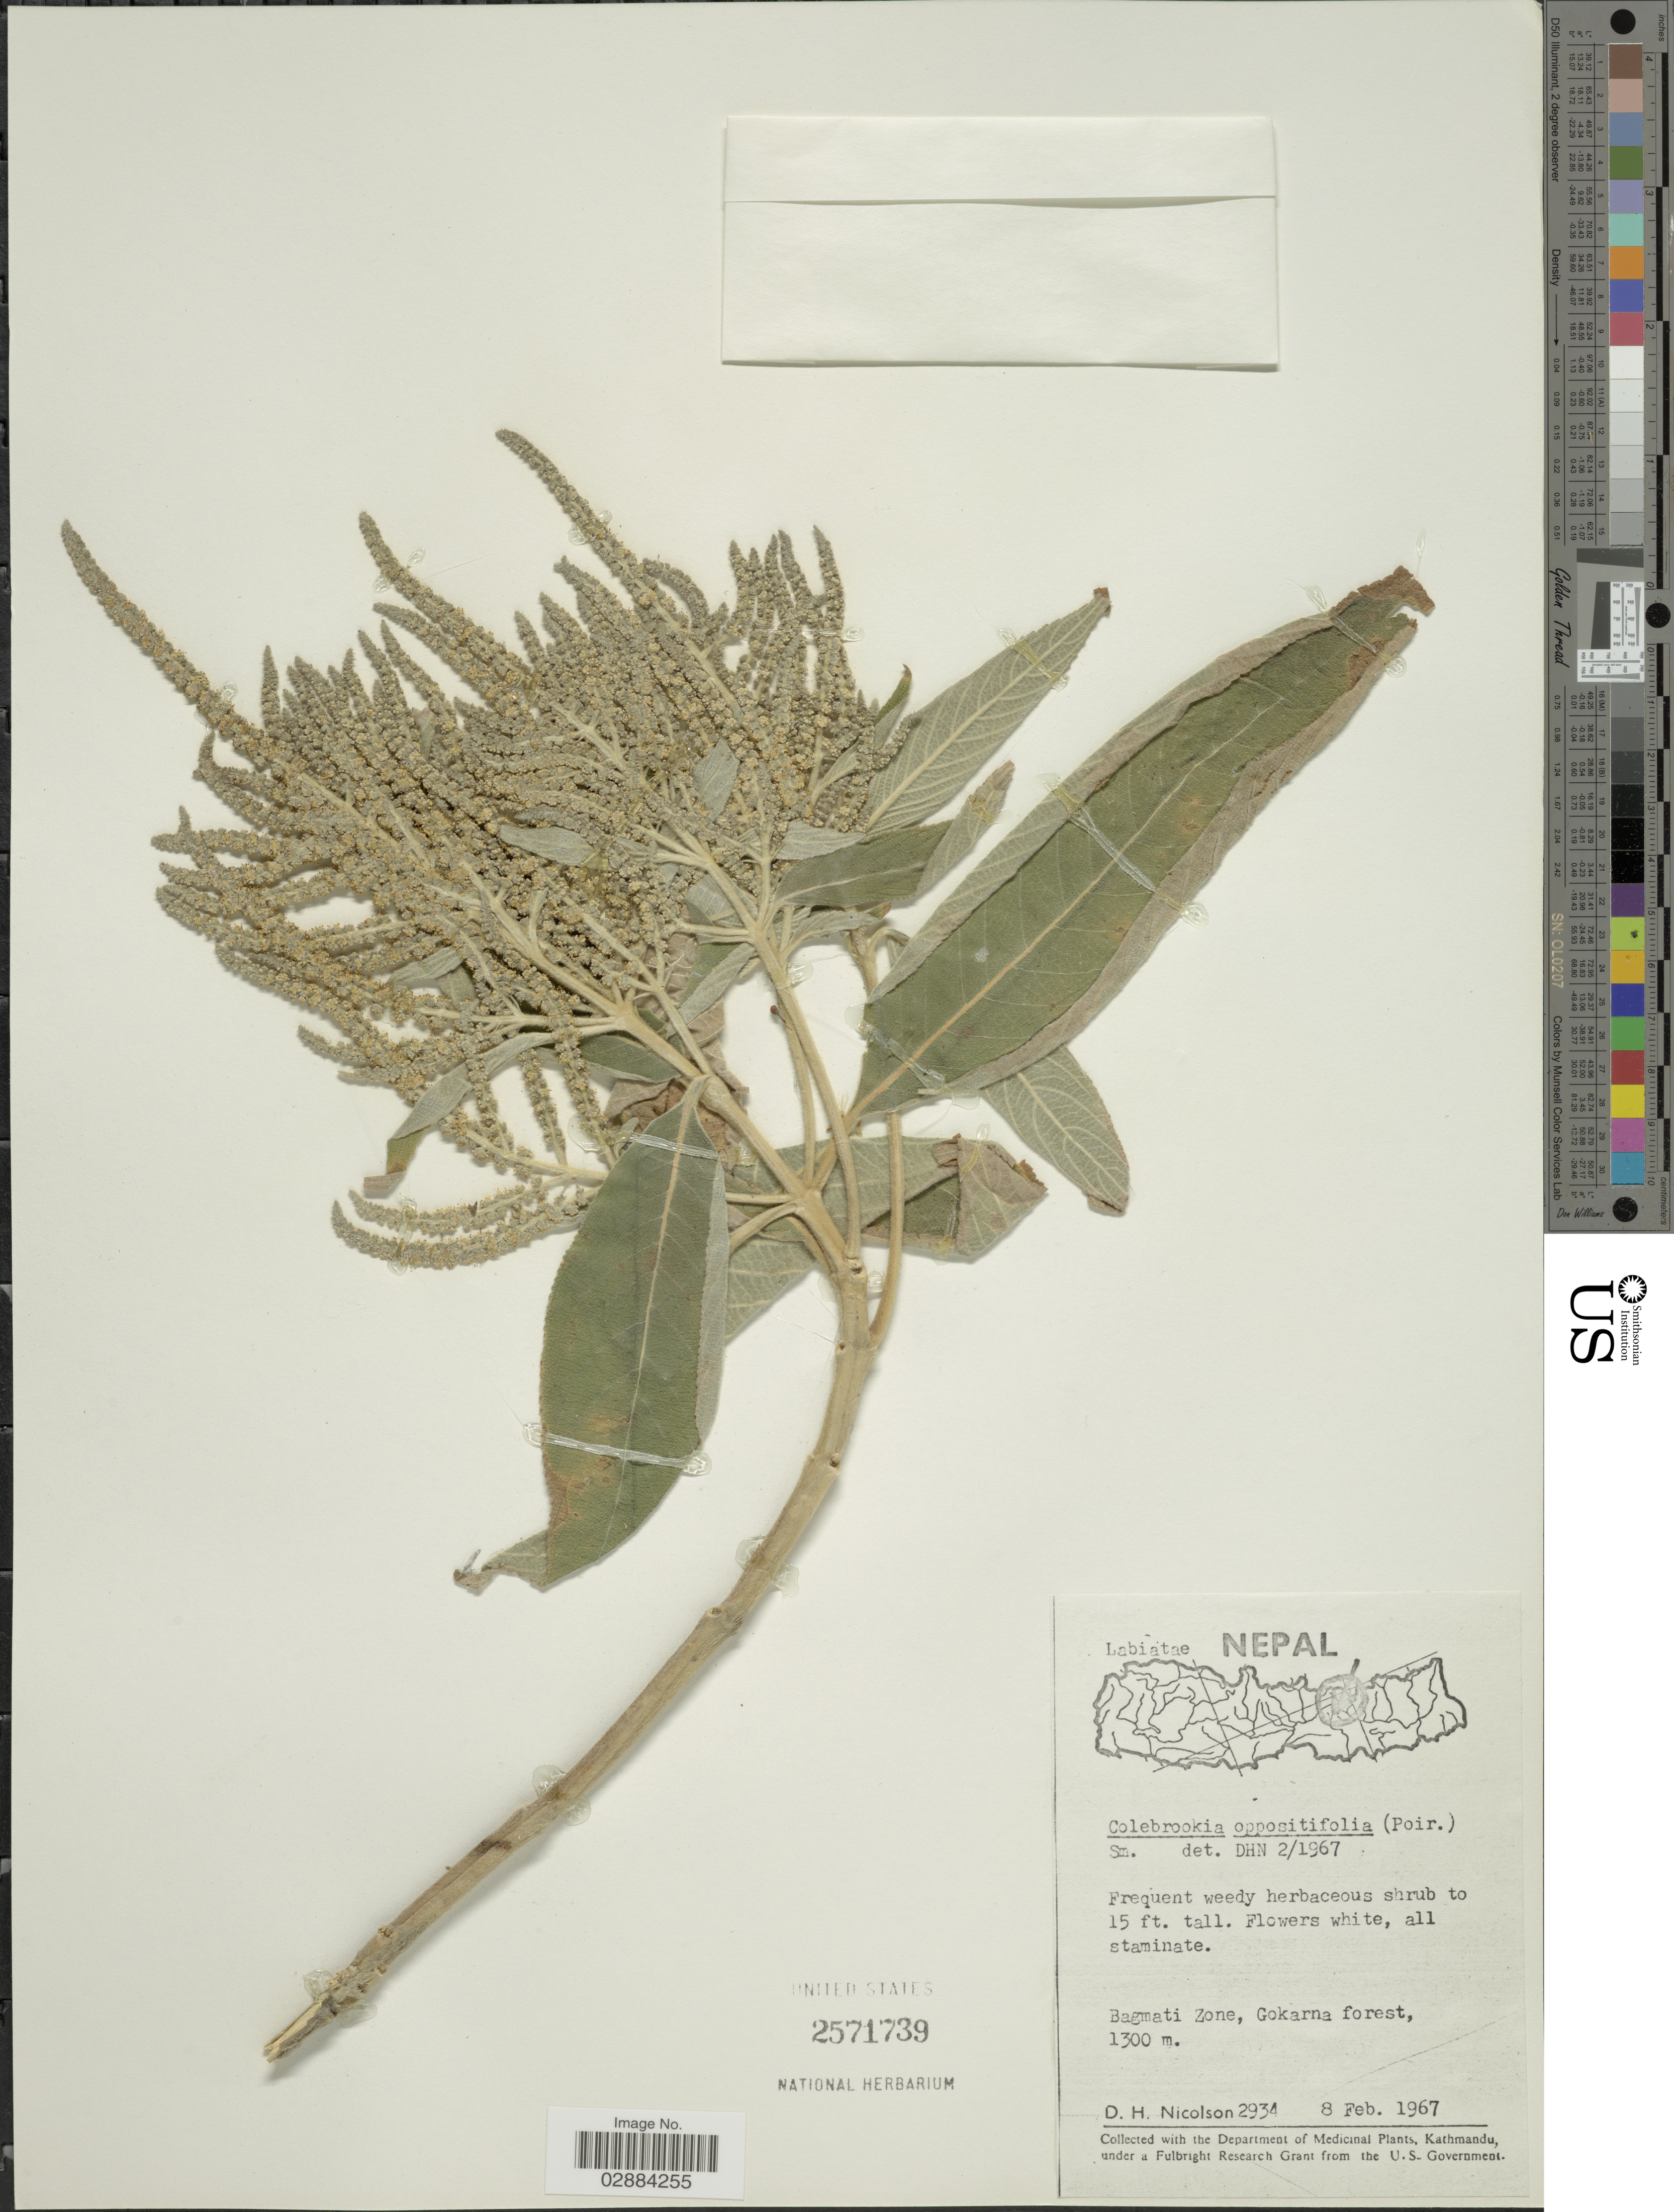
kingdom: Plantae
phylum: Tracheophyta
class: Magnoliopsida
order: Lamiales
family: Lamiaceae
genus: Colebrookea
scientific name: Colebrookea oppositifolia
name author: Small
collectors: D. H. Nicolson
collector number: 2934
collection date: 1967-02-08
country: Nepal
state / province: Bagmati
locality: Bagmati Zone, Gokarna forest.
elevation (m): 1300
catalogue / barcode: US 2571739